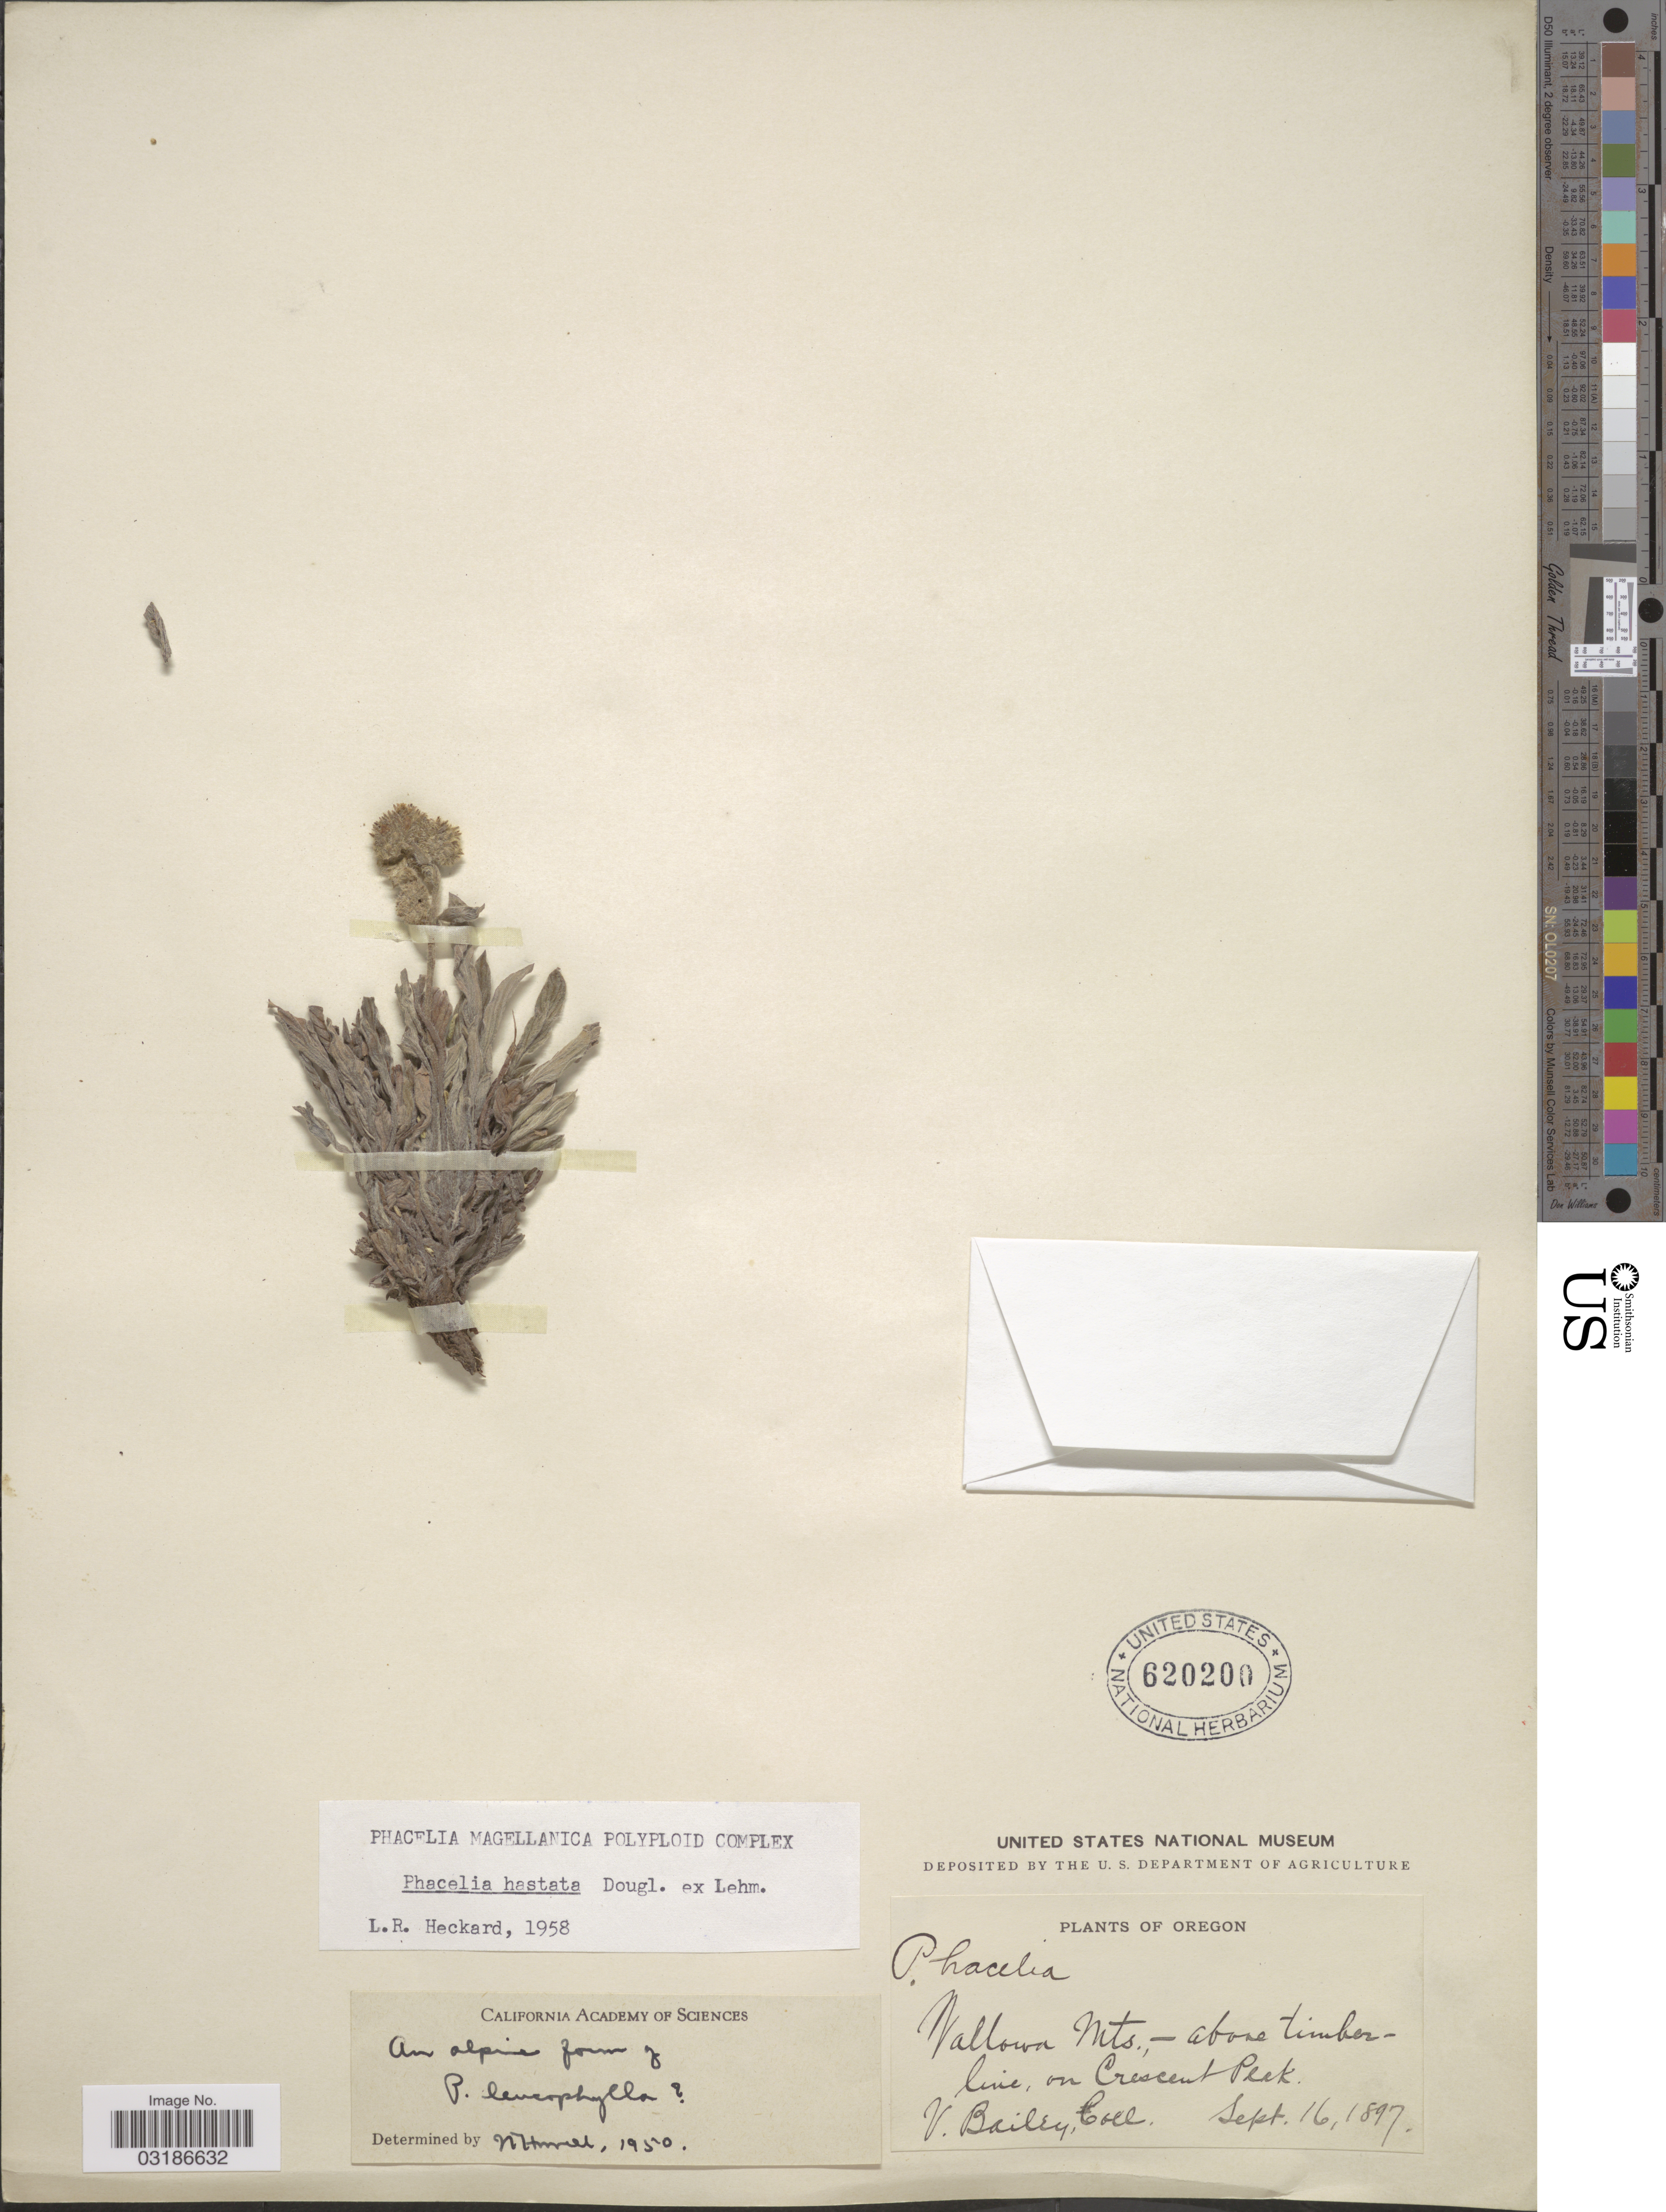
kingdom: Plantae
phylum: Tracheophyta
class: Magnoliopsida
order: Boraginales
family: Hydrophyllaceae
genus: Phacelia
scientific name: Phacelia hastata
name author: Douglas ex Lehm.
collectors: V. L. Bailey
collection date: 1897-09-16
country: United States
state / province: Oregon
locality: Wallowa Mts., above timberline, on Crescent Peak.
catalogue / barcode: US 620200